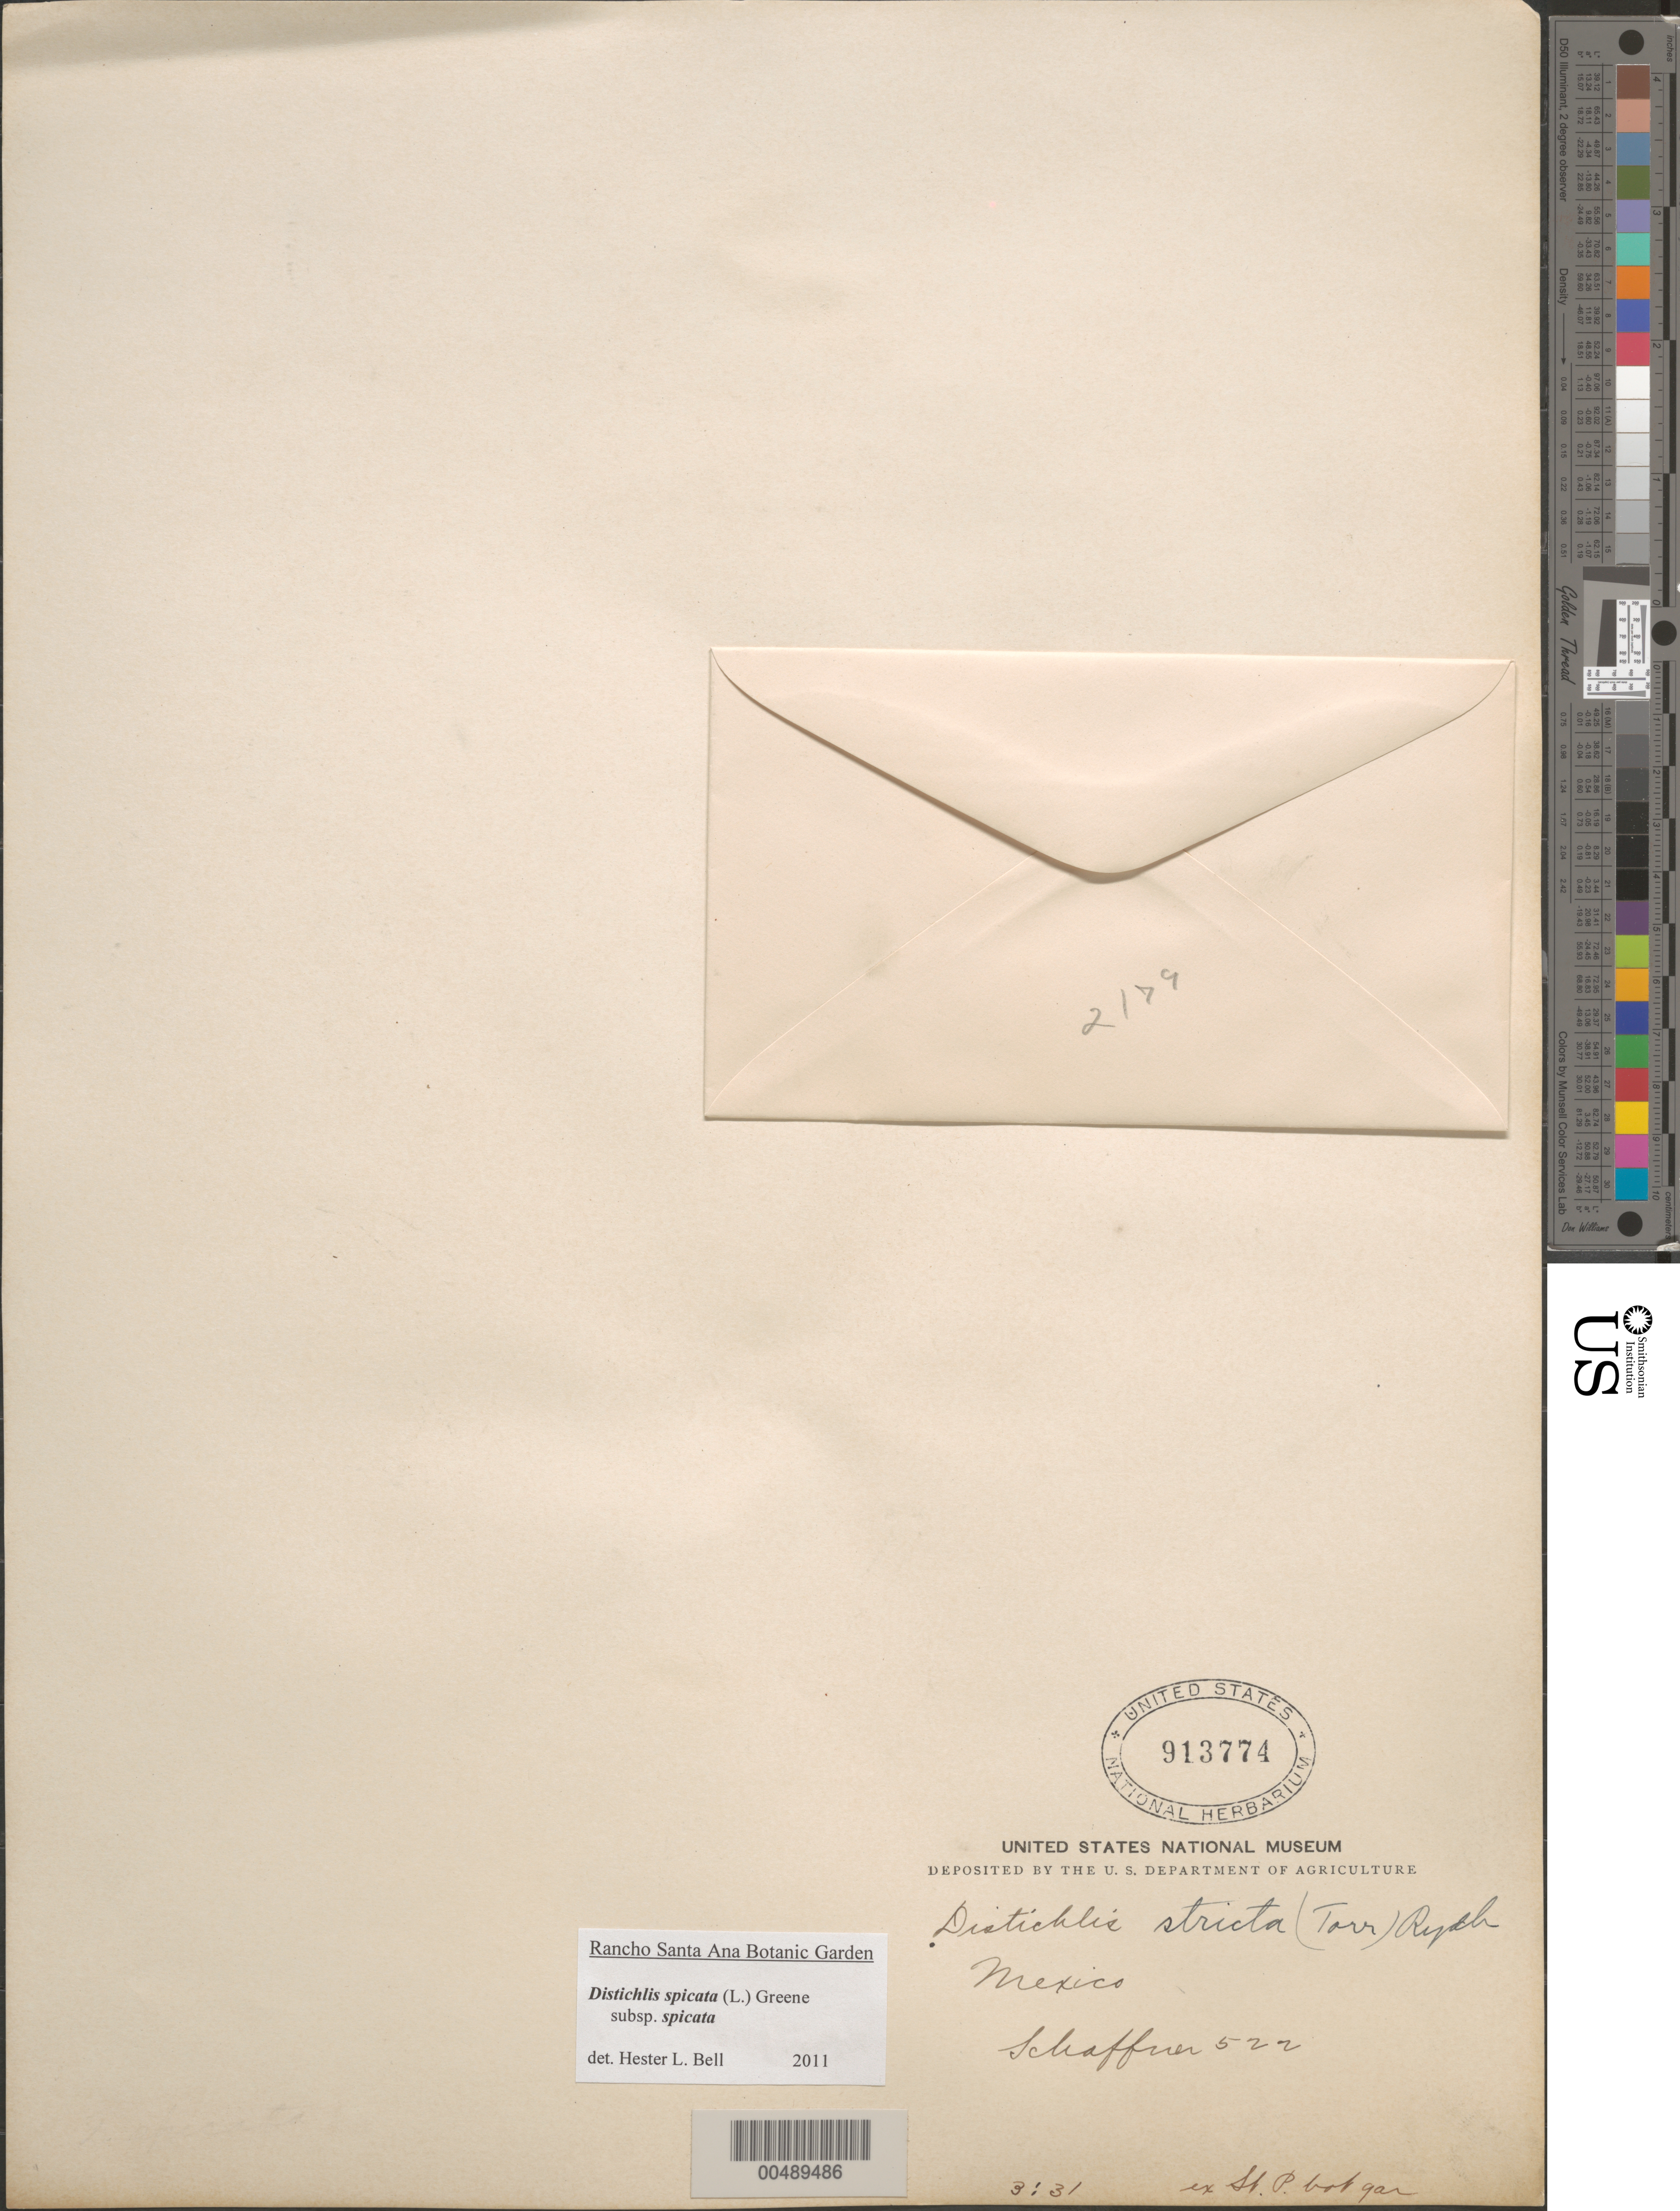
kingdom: Plantae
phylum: Tracheophyta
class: Liliopsida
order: Poales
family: Poaceae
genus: Distichlis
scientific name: Distichlis spicata subsp. spicata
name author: (L.) Greene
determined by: Bell, H. L.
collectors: -. Schaffner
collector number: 522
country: Mexico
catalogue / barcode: US 913774